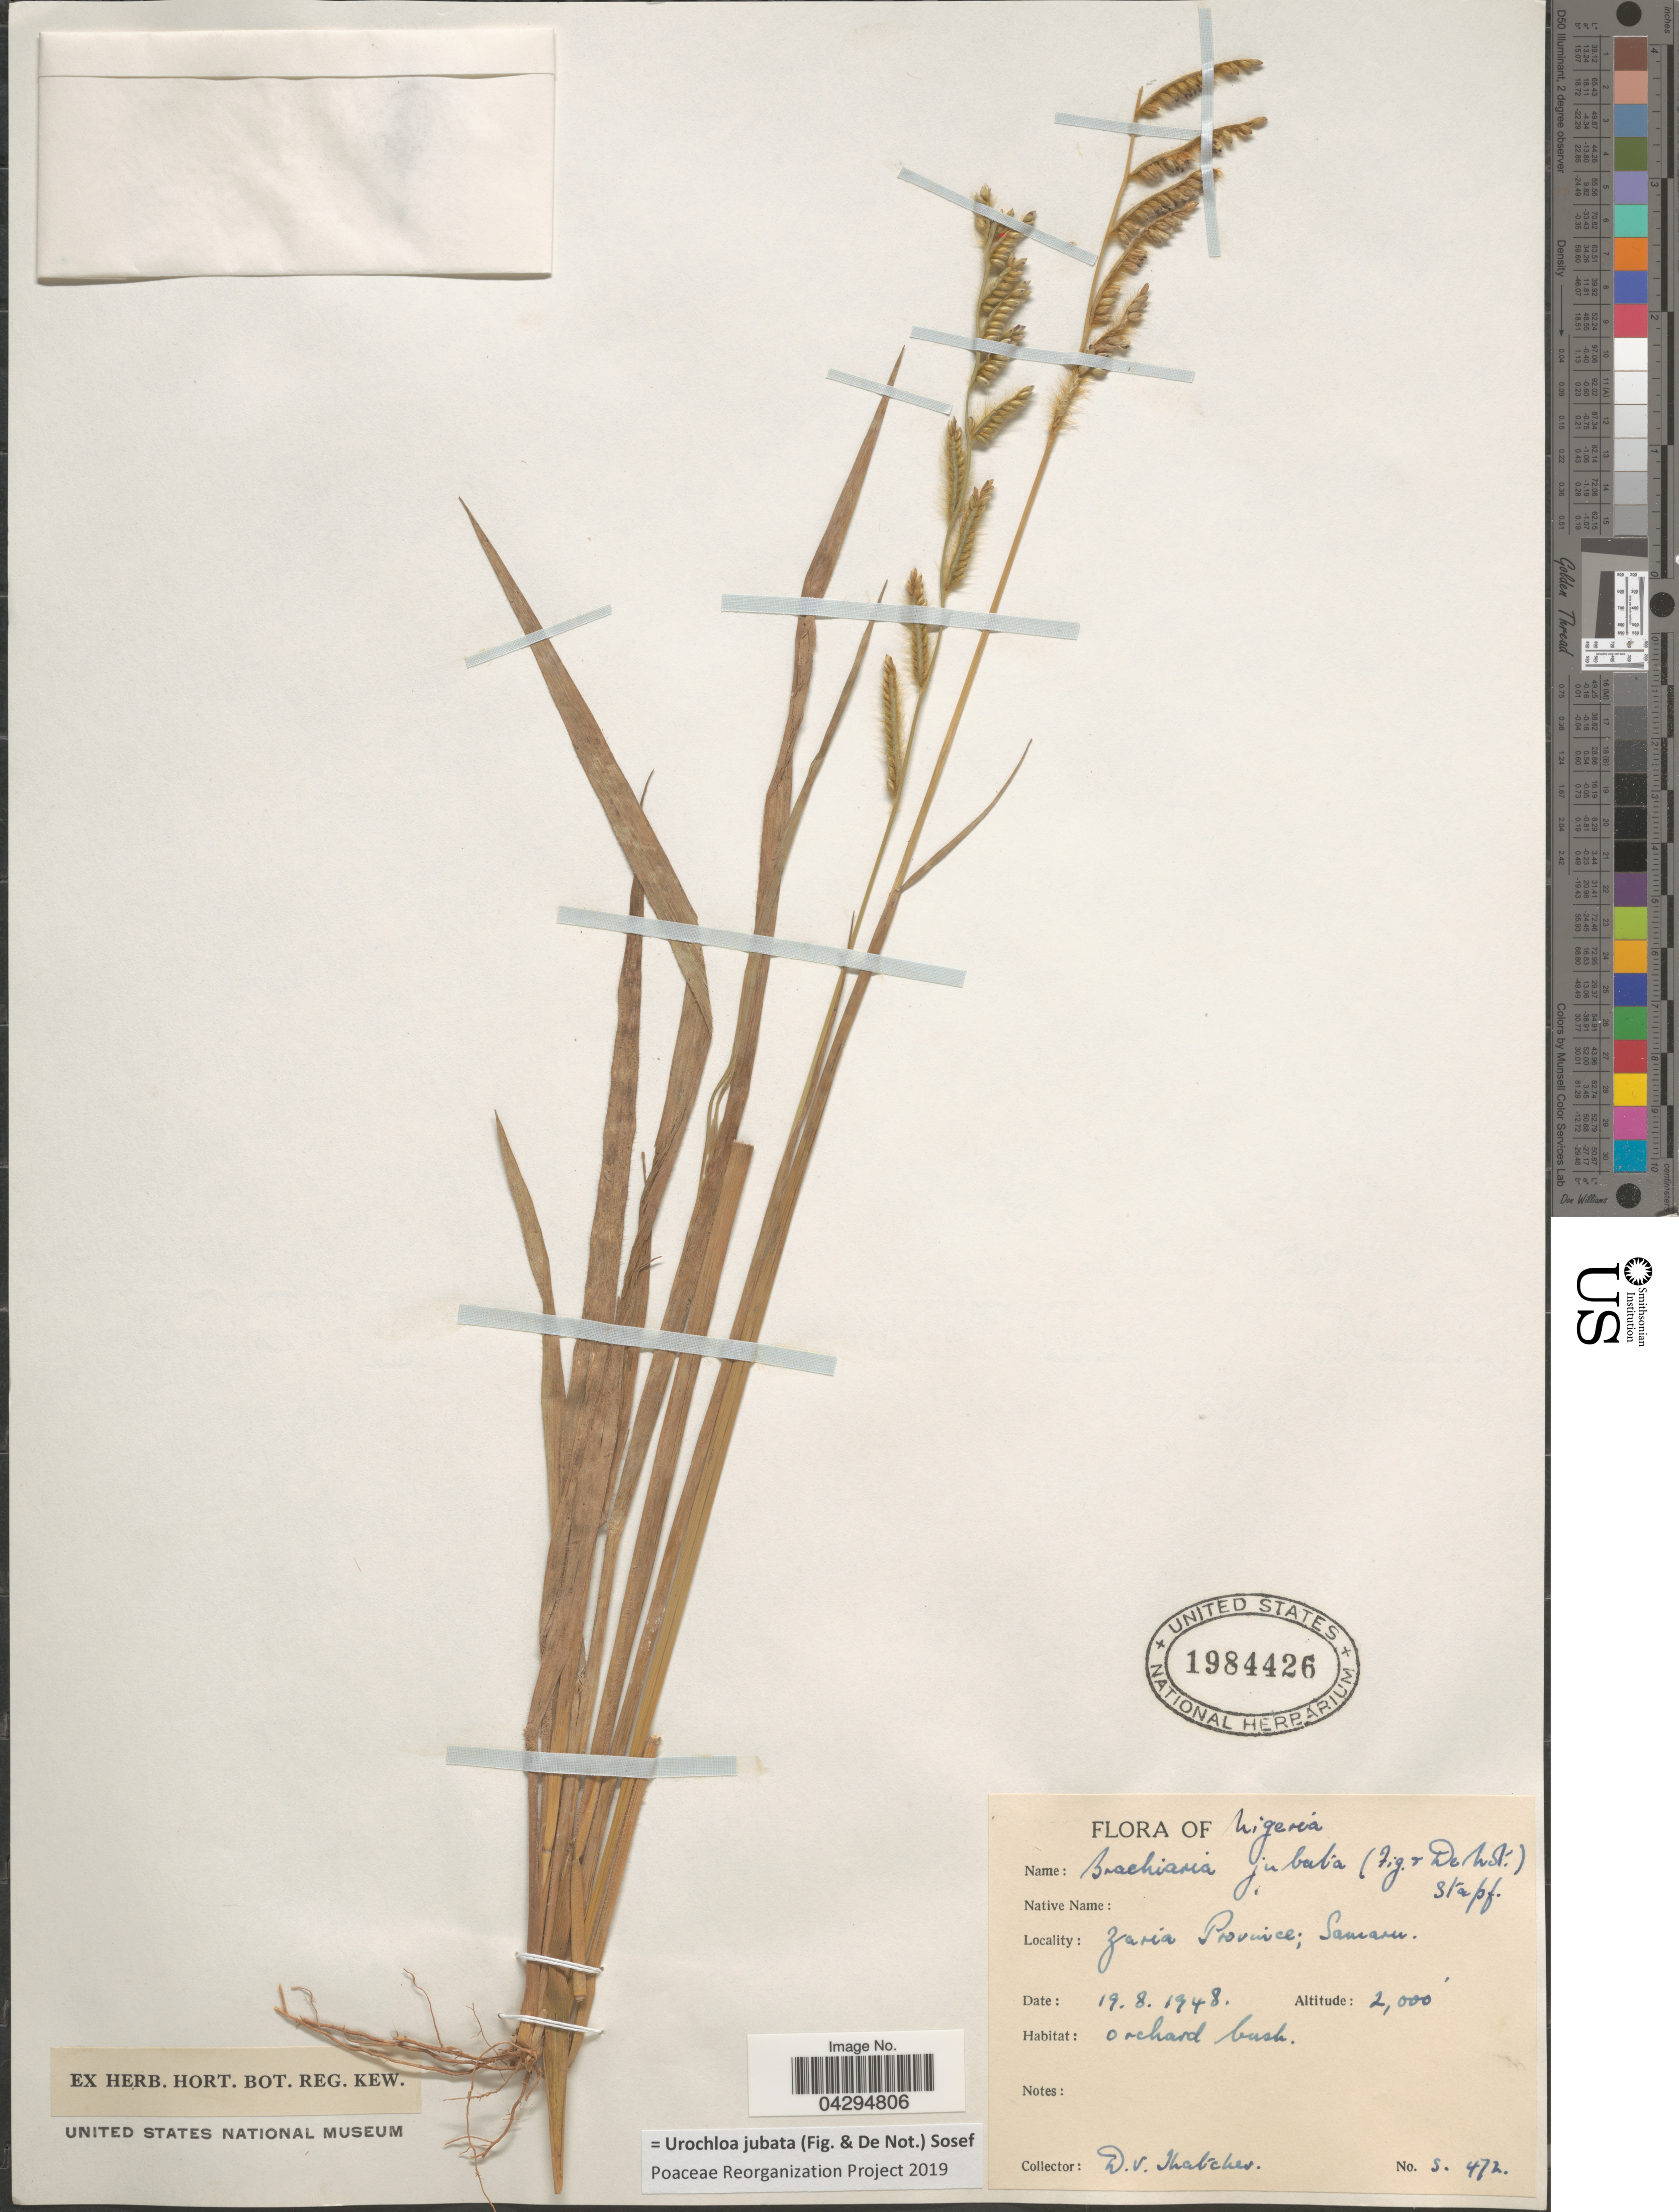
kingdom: Plantae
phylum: Tracheophyta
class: Liliopsida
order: Poales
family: Poaceae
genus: Urochloa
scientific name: Urochloa jubata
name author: (Fig. & De Not.) Sosef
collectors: D. Thatcher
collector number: S.472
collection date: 1948-08-19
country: Nigeria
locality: Zaria Province; Samaru.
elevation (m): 610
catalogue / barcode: US 1984426